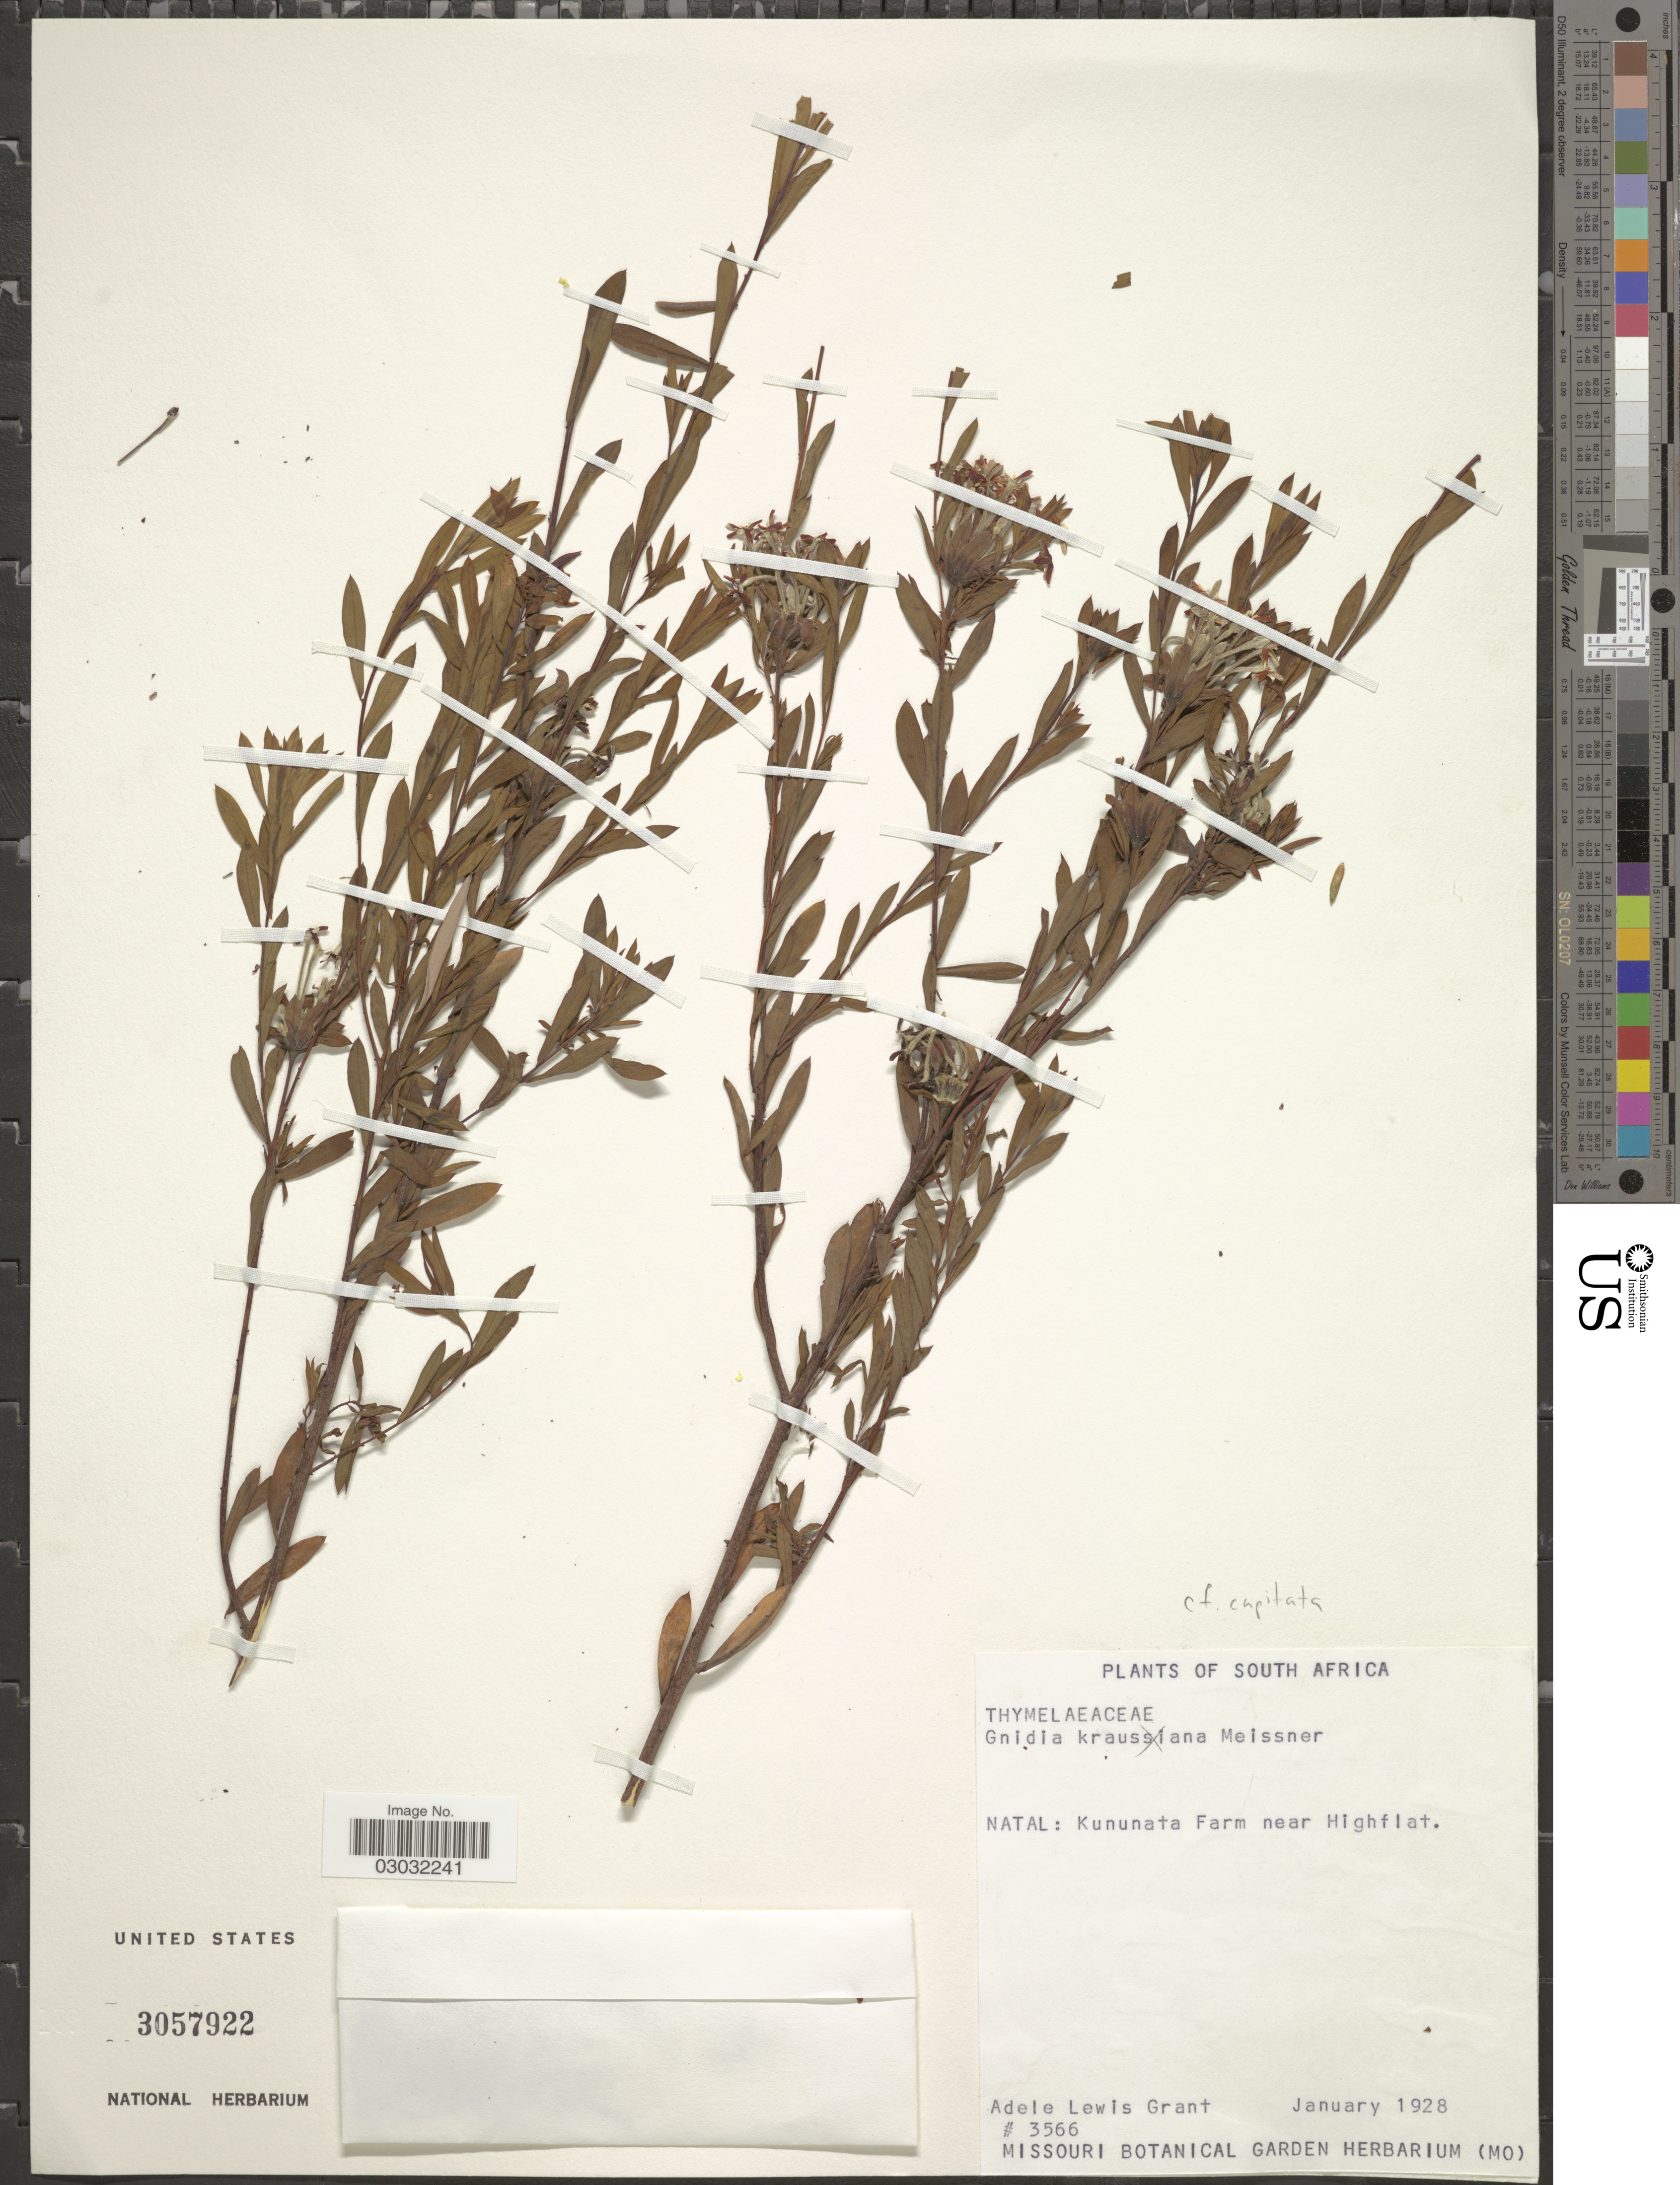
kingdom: Plantae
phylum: Tracheophyta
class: Magnoliopsida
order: Malvales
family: Thymelaeaceae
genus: Lasiosiphon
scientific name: Lasiosiphon capitatus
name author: (L. f.) Burtt Davy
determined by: Strong, Mark T., (BOT), Smithsonian Institution - National Museum of Natural History (UNITED STATES)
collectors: A. L. Grant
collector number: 3566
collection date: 1928-01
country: South Africa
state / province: KwaZulu-Natal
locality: Natal: Kununata Farm near Highflat.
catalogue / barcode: US 3057922